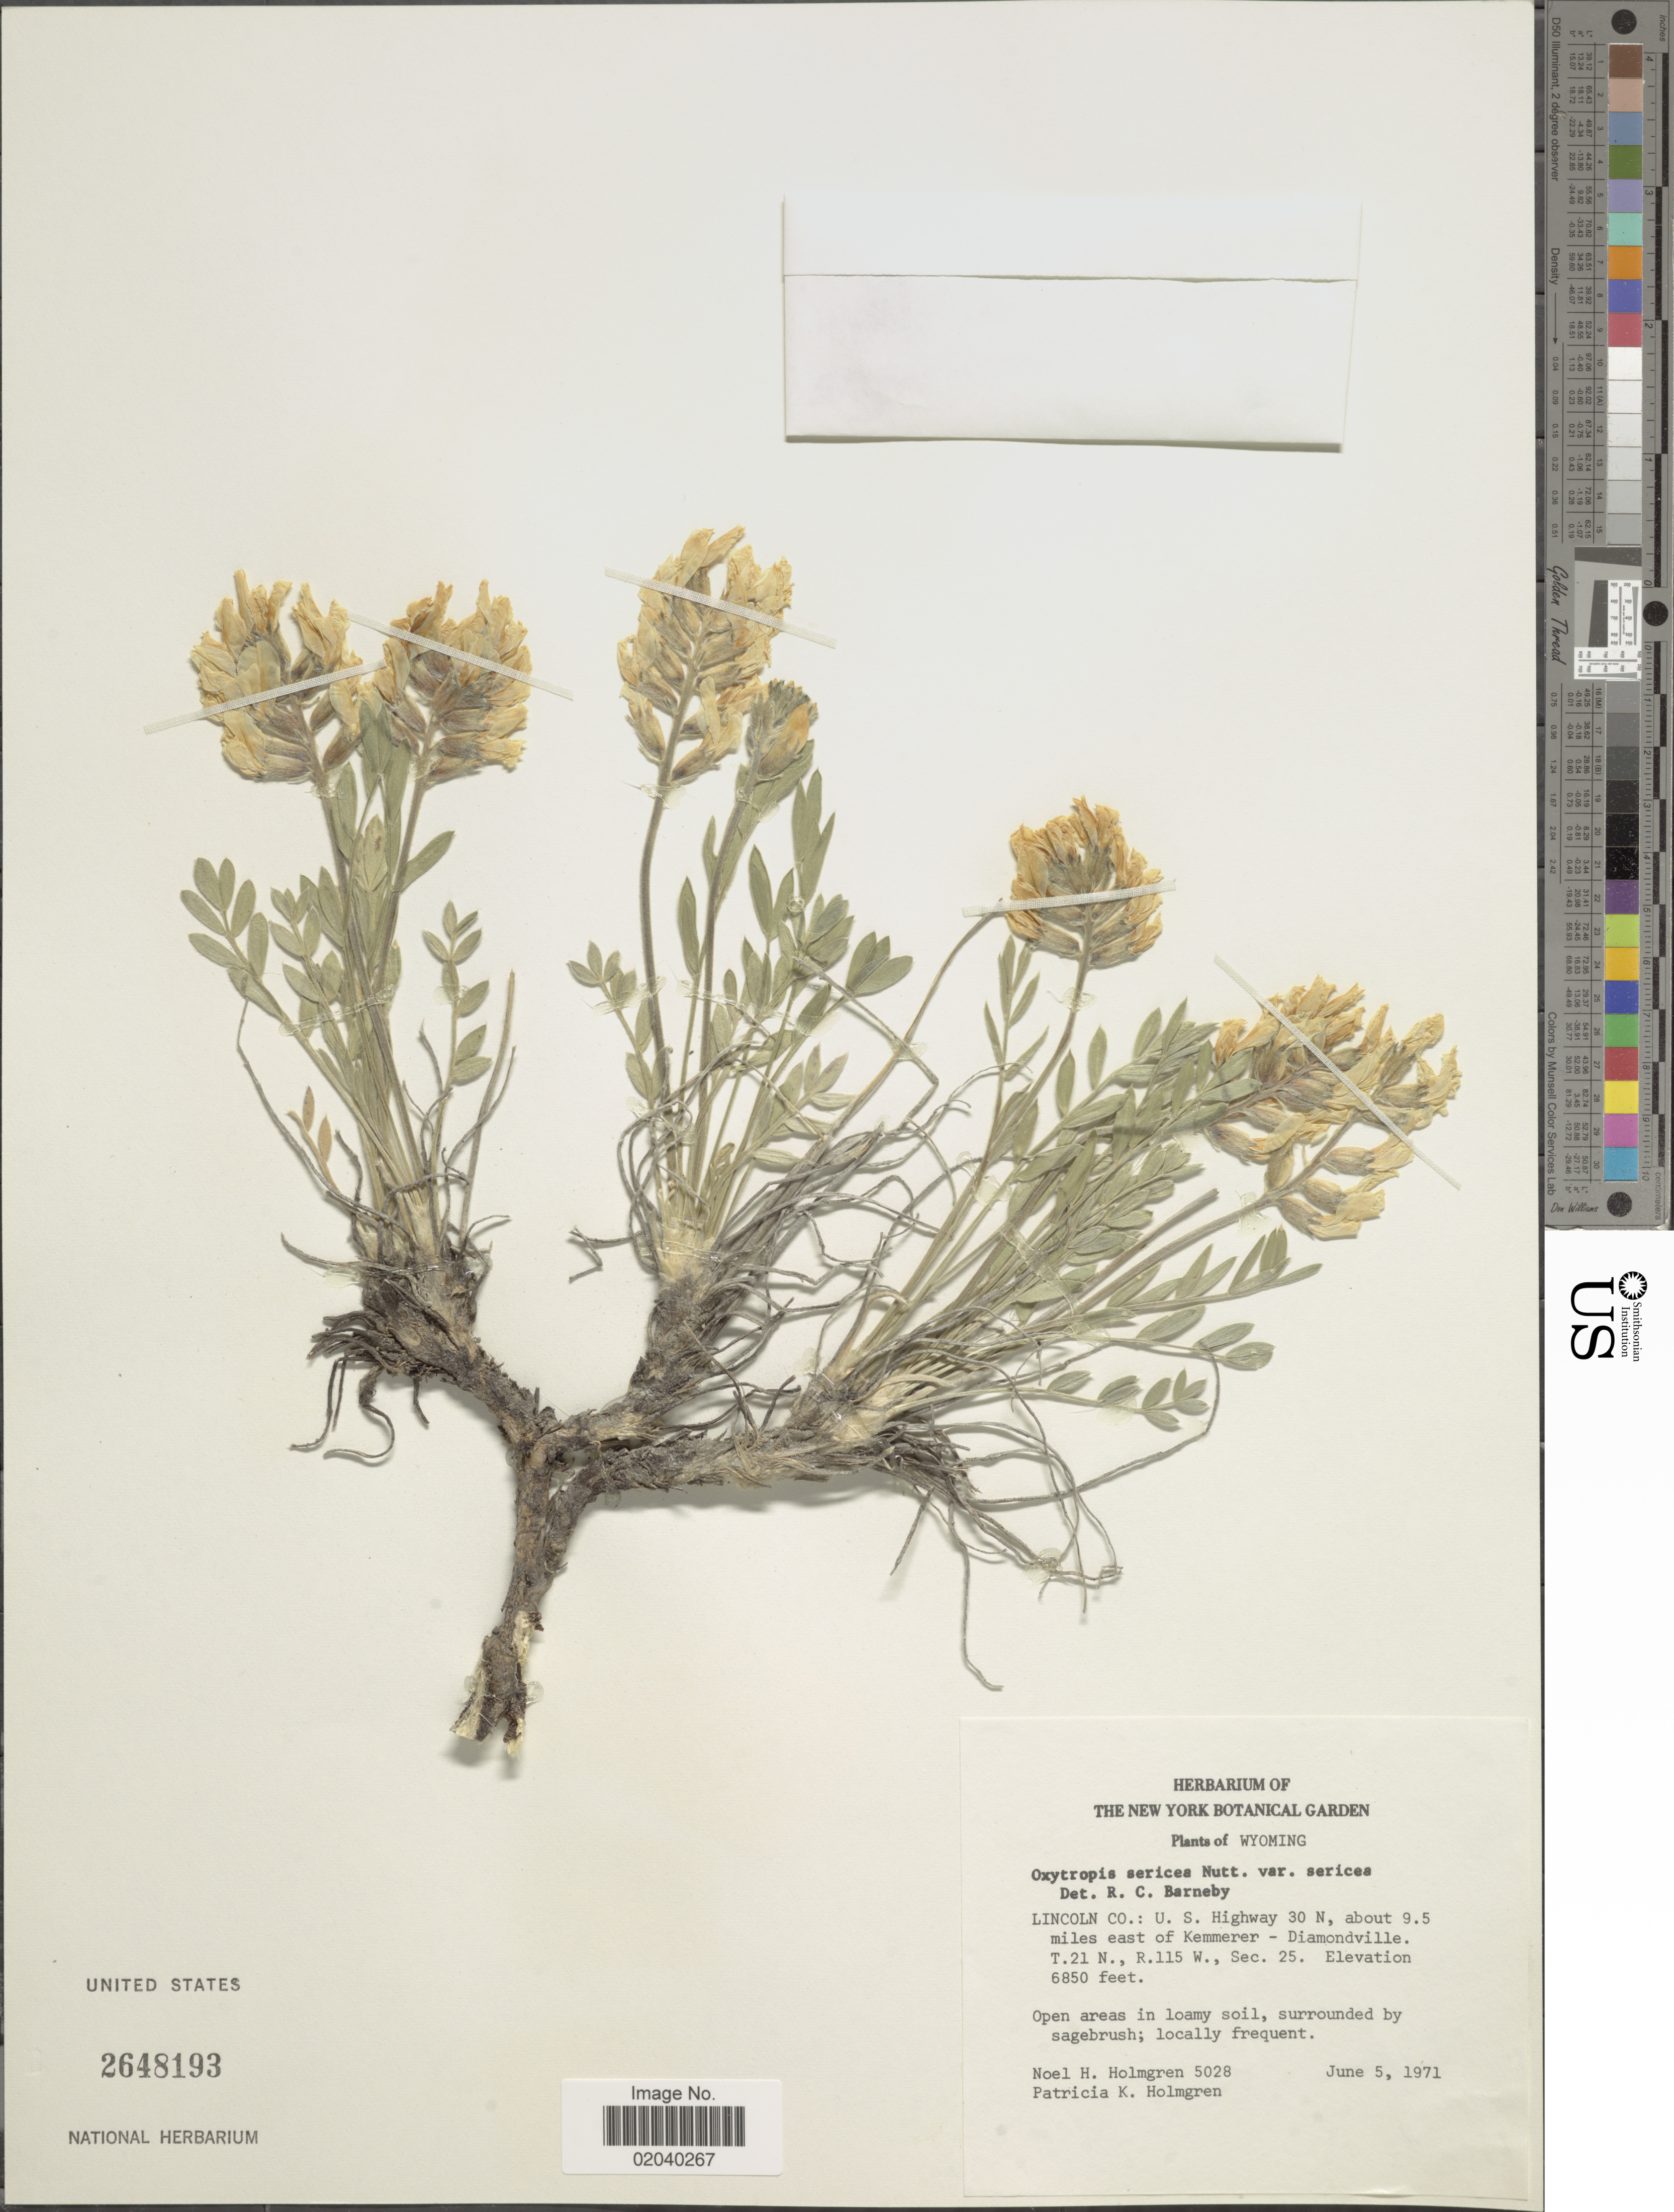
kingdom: Plantae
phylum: Tracheophyta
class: Magnoliopsida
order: Fabales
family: Fabaceae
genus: Oxytropis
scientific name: Oxytropis sericea var. sericea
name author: Nutt.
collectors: N. H. Holmgren & P. K. Holmgren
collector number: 5028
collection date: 1971-06-05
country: United States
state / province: Wyoming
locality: Lincoln Co: U.S. Highway 30 N, about 9.5 miles east of Kemmerer - Diamondville. T. 21 N., R.115 W., Sec. 25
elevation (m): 2088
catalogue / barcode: US 2648193